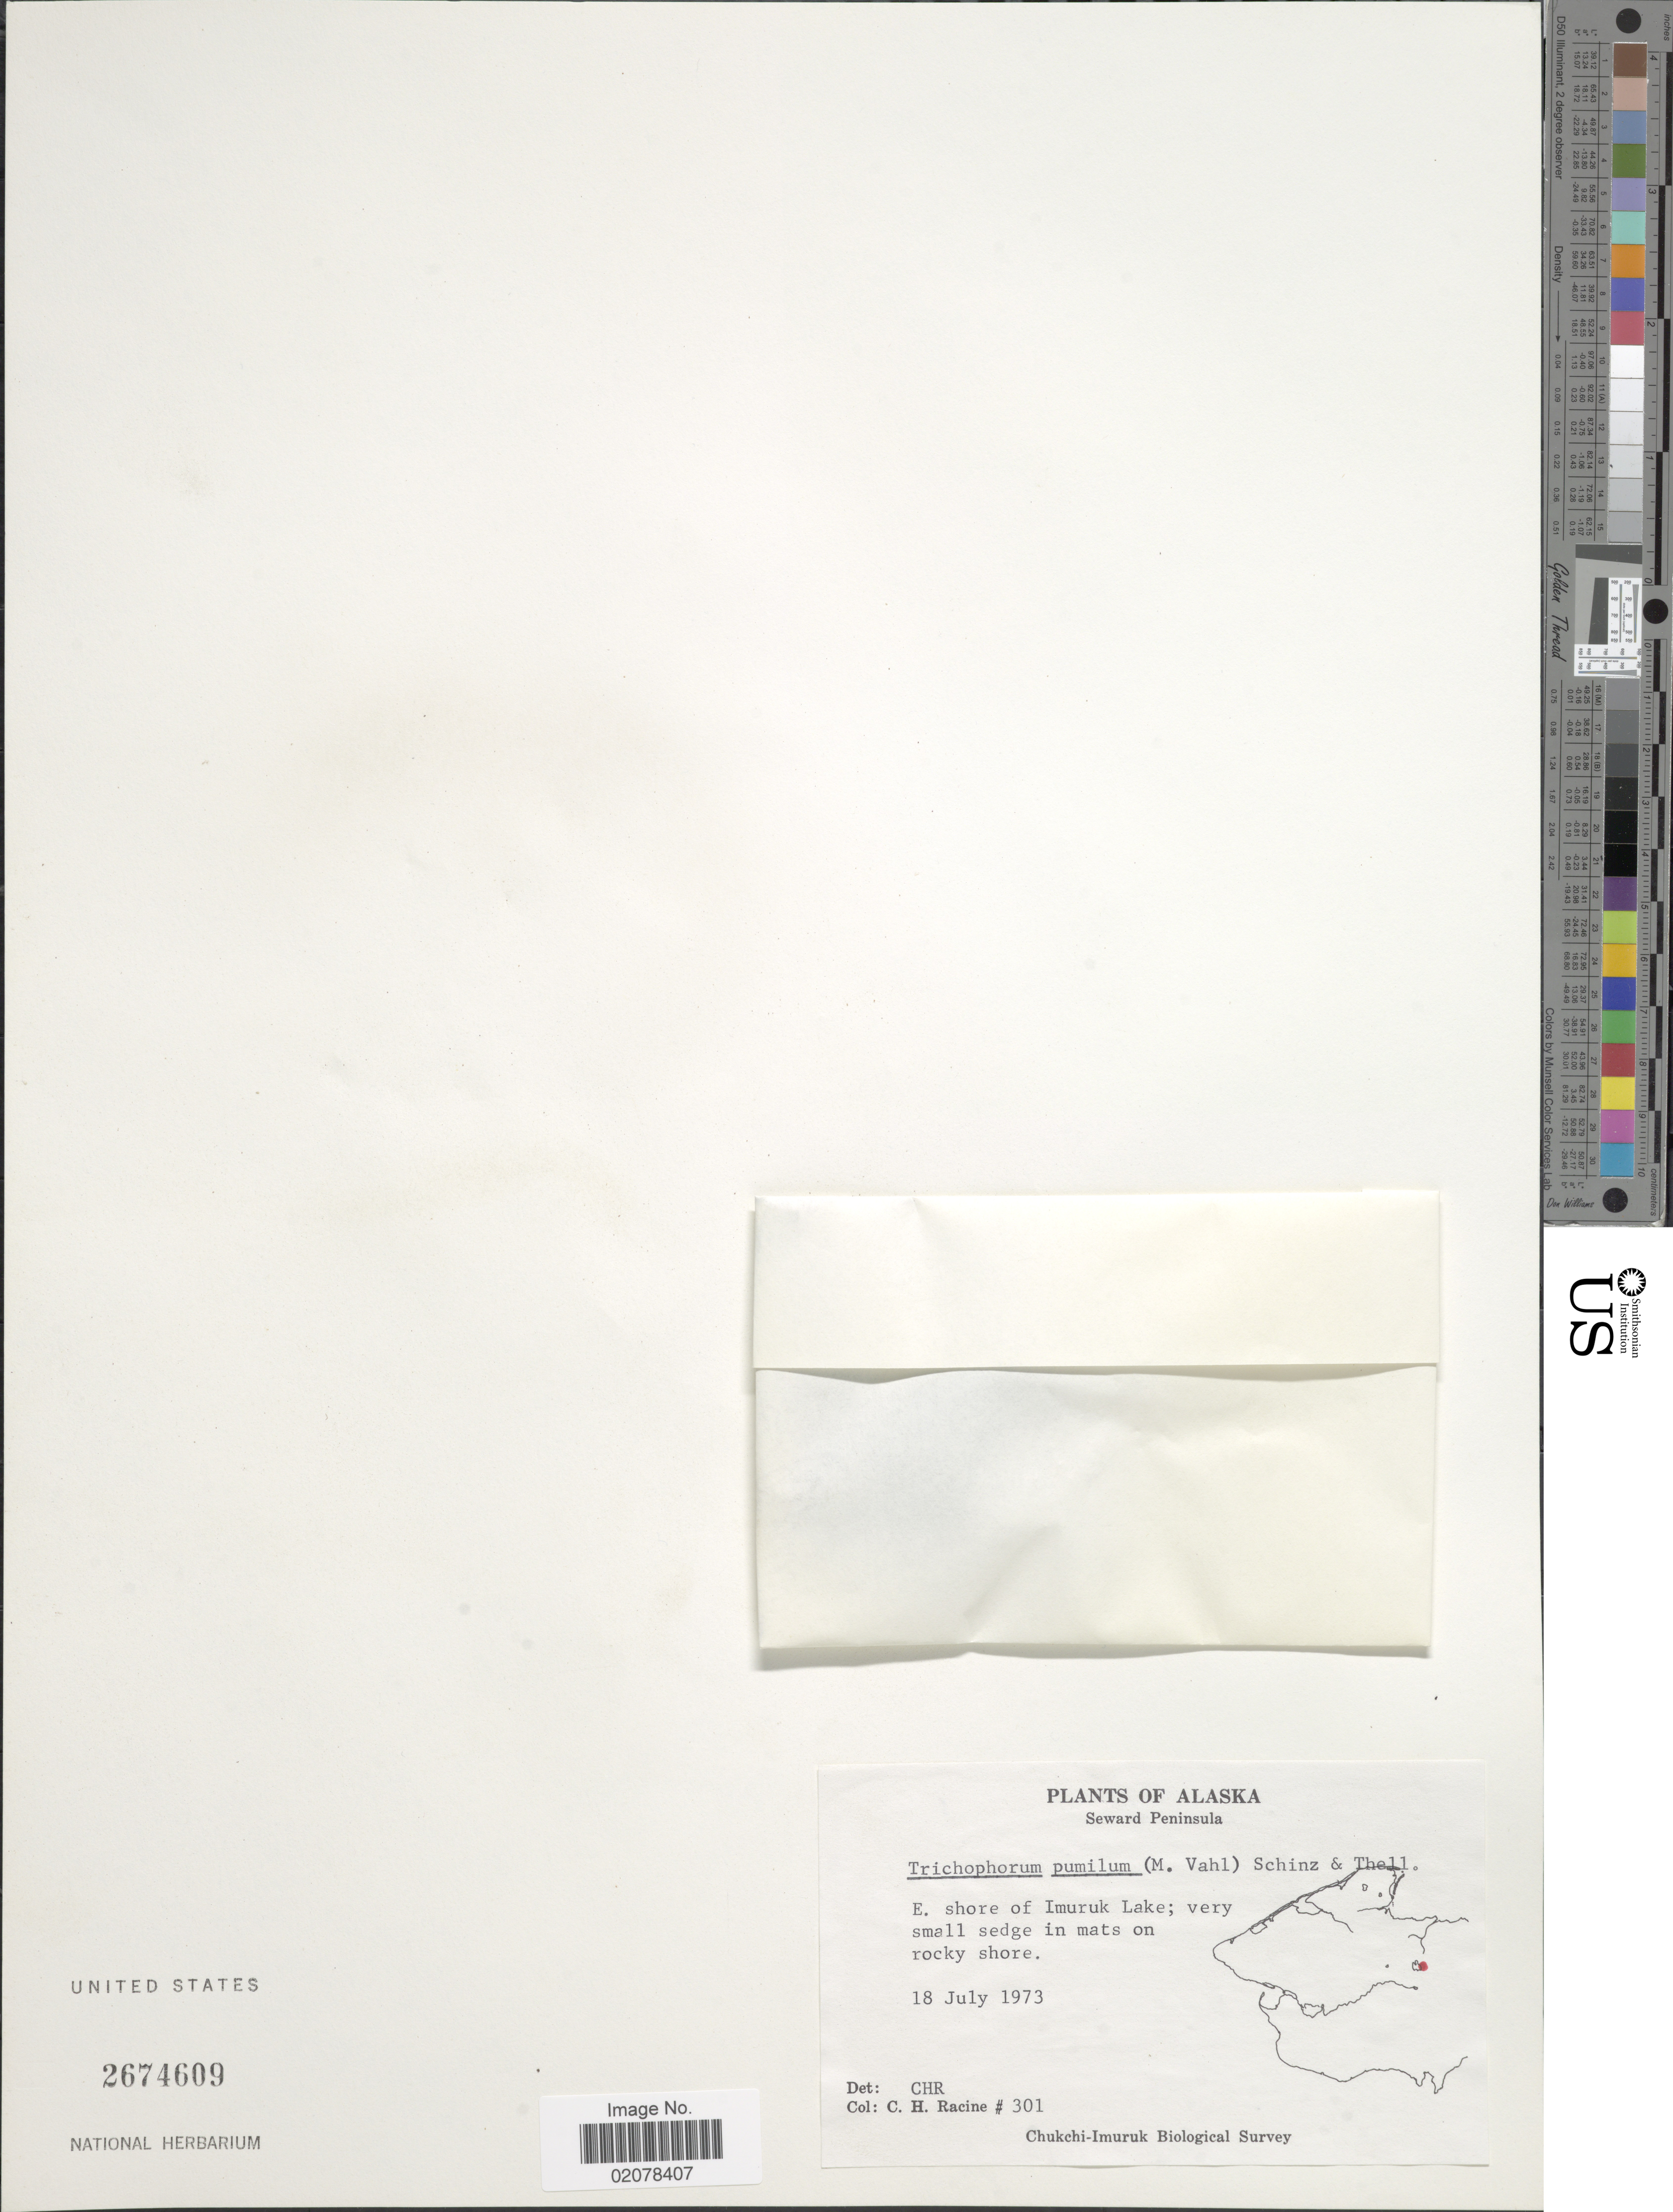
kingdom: Plantae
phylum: Tracheophyta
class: Liliopsida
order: Poales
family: Cyperaceae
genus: Trichophorum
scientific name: Trichophorum pumilum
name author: (Vahl) Schinz & Thell.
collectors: C. Racine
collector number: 301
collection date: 1873-07-18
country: United States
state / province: Alaska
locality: Seward Peninsula, E. shore of Imuruk Lake; very small sedge in mats on rocky shore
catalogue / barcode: US 2674609